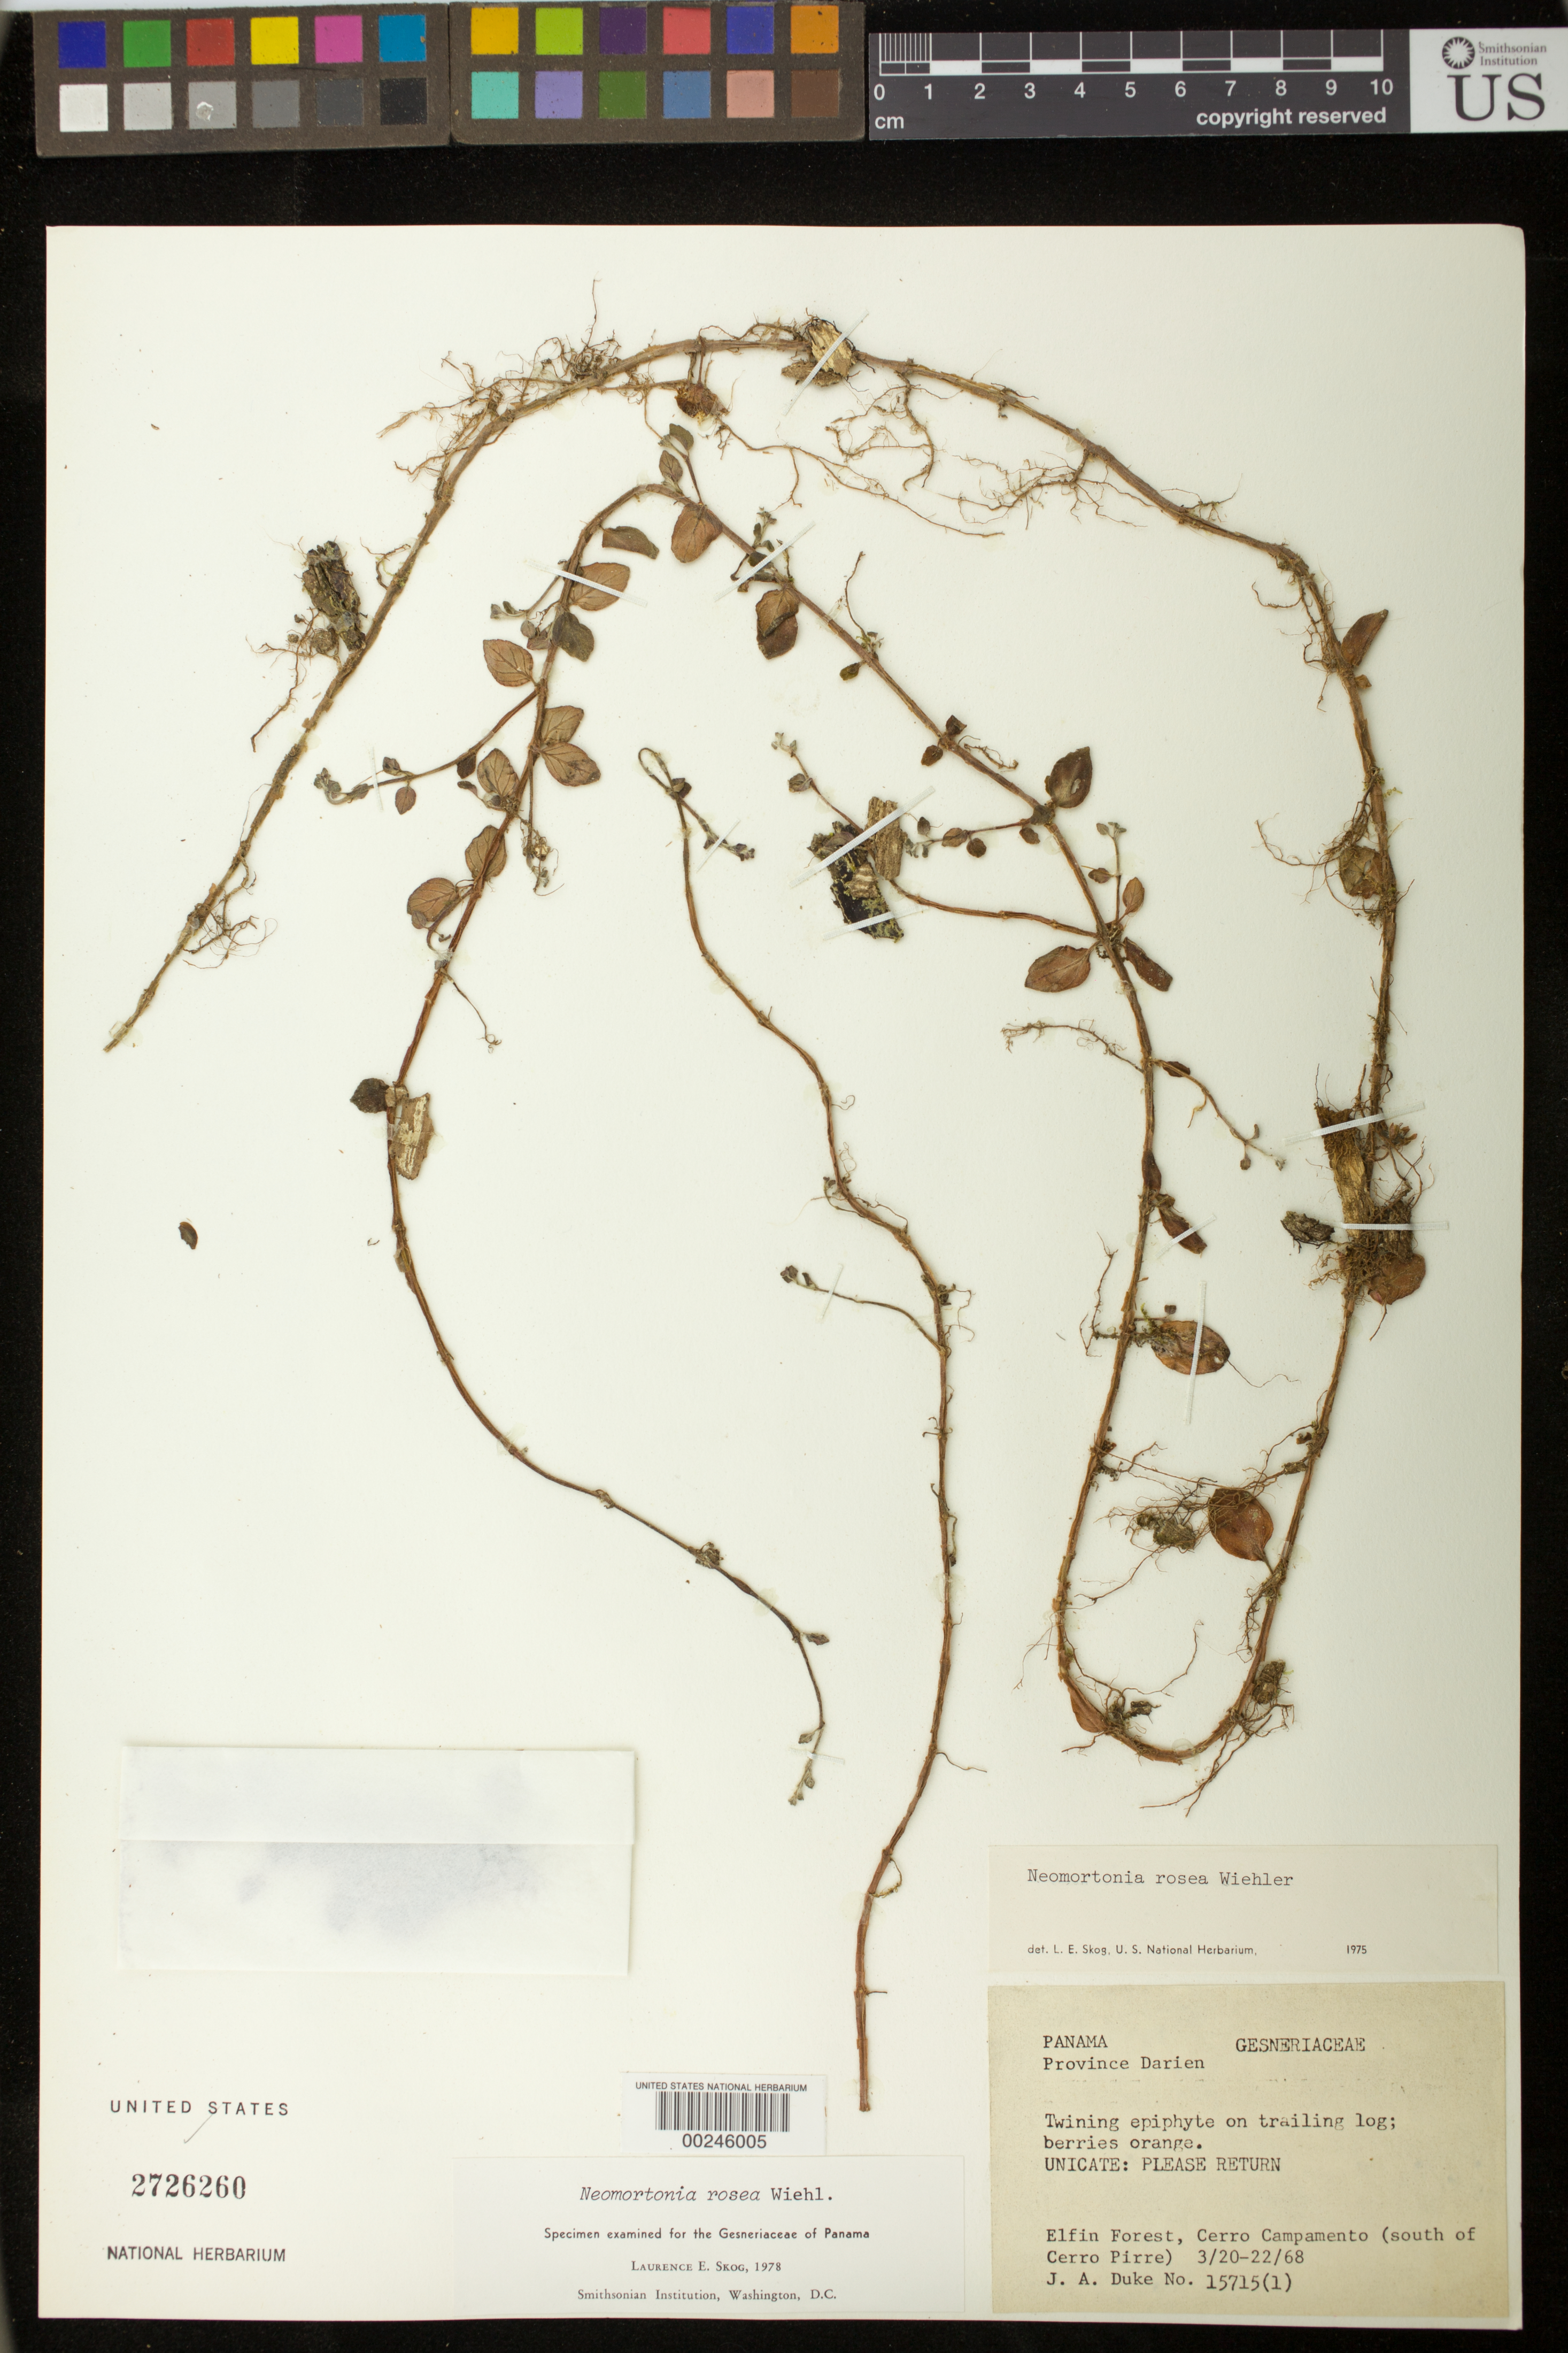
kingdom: Plantae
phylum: Tracheophyta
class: Magnoliopsida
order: Lamiales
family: Gesneriaceae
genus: Neomortonia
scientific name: Neomortonia rosea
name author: Wiehler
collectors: J. A. Duke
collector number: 15715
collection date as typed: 20-22 Mar 1968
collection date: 1968-03-20/1968-03-22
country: Panama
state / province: Darién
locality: Cerro Campamento (S of Cerro Pirre)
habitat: Elfin forest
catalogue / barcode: US 2726260